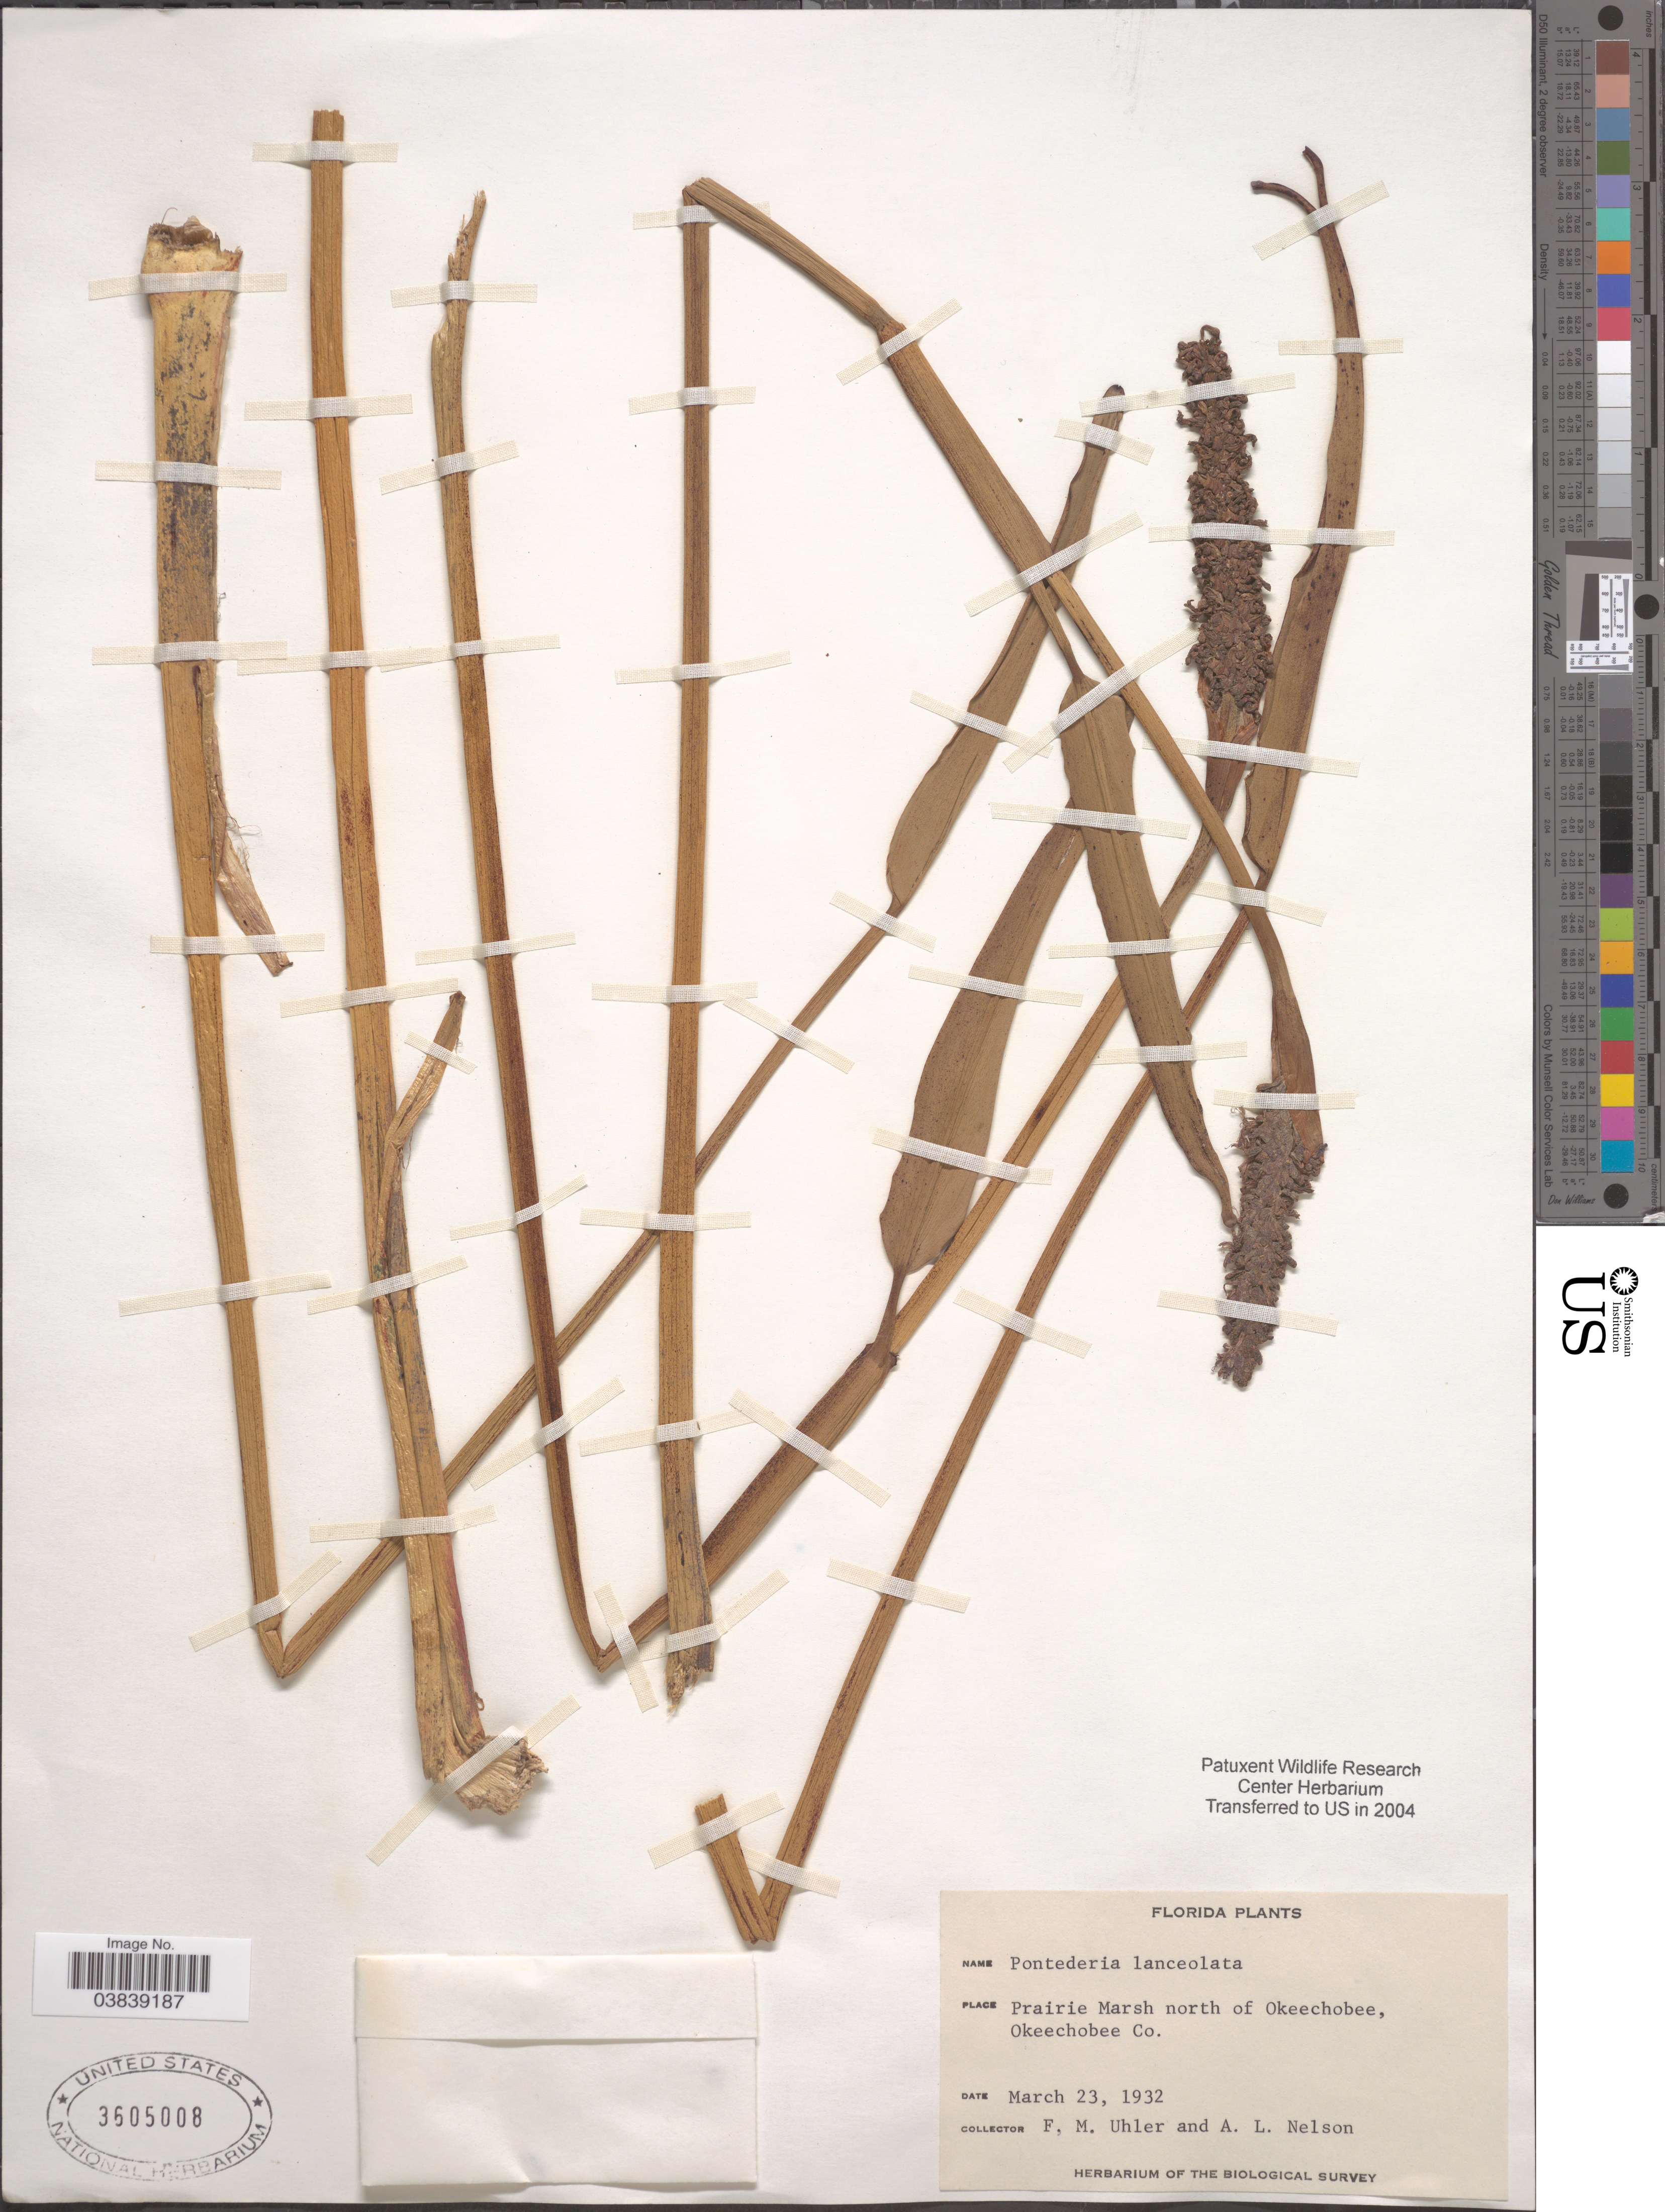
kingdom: Plantae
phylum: Tracheophyta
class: Liliopsida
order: Commelinales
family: Pontederiaceae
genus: Pontederia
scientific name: Pontederia lanceolata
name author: Nutt.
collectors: F. M. Uhler & A. L. Nelson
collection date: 1932-03-23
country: United States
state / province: Florida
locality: Prairie Marsh north of Okeechobee, Okeechobee Co.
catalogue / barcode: US 3605008